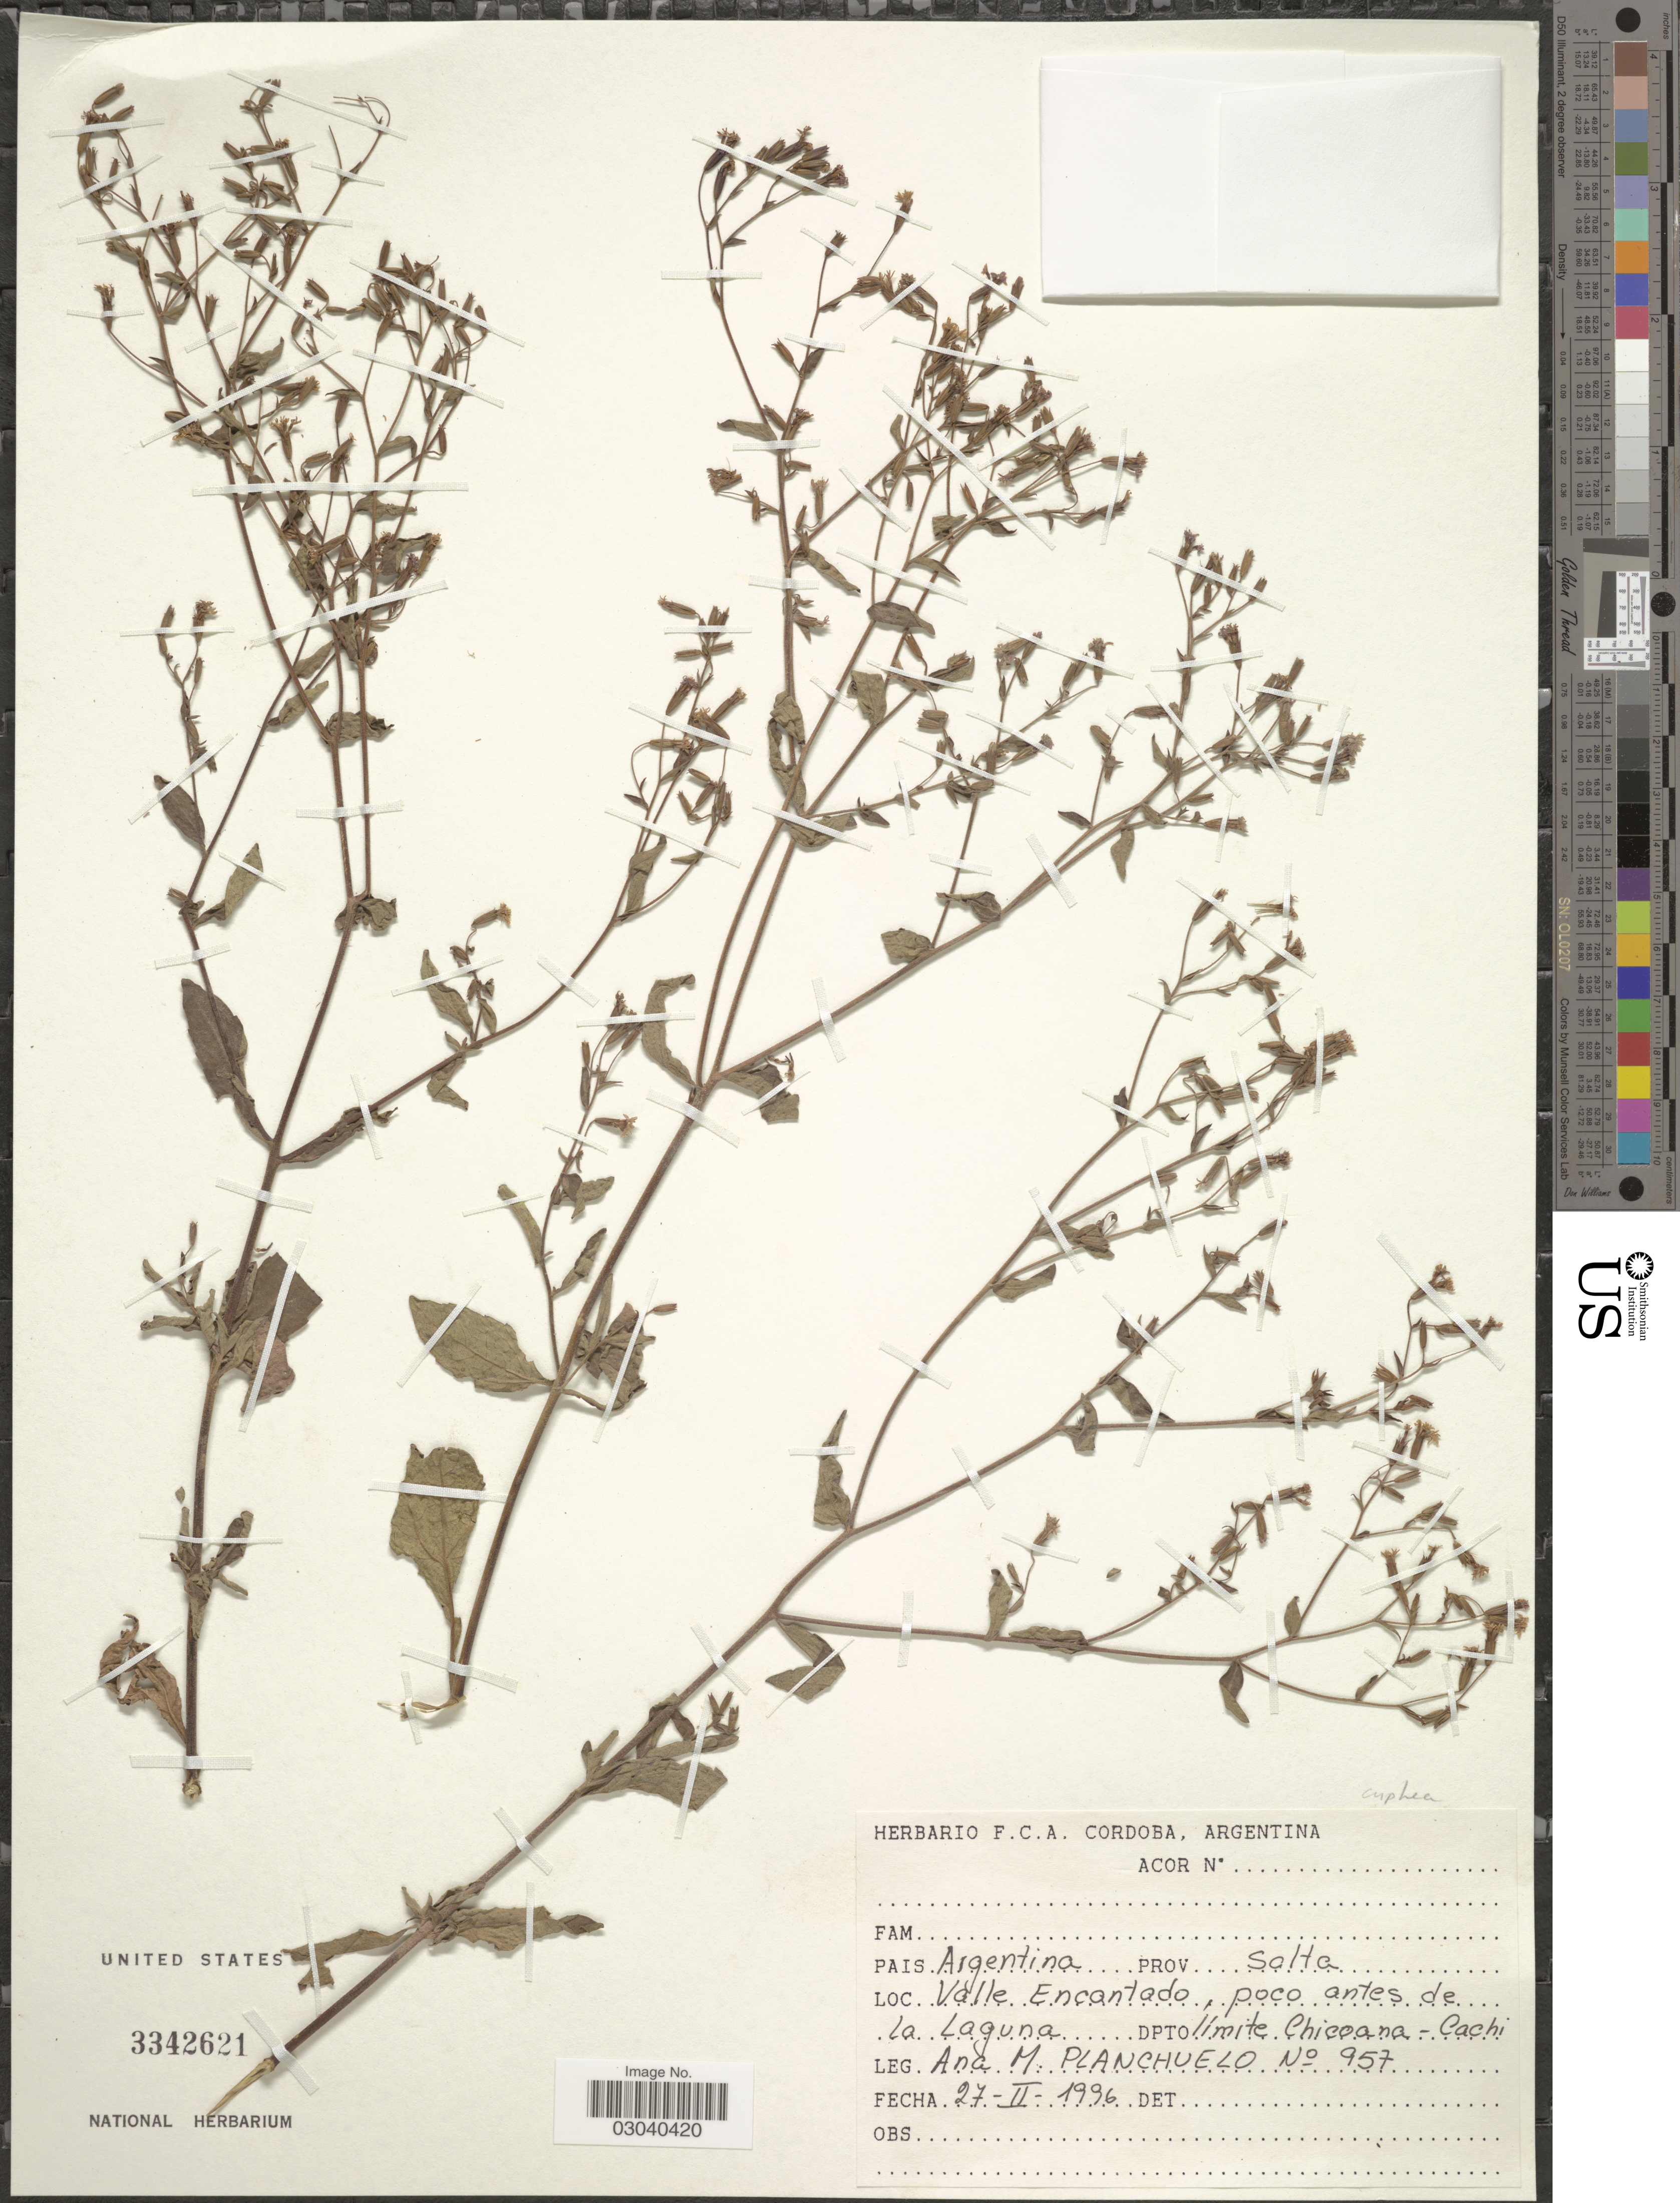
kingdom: Plantae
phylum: Tracheophyta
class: Magnoliopsida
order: Myrtales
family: Lythraceae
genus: Cuphea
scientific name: Cuphea sp.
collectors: A. M. Planchuelo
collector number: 957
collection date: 1996-02-27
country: Argentina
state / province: Salta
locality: Valle Encantado, poco antes de La Laguna. Dpto. límite Chicoana - Cachi.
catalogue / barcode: US 3342621